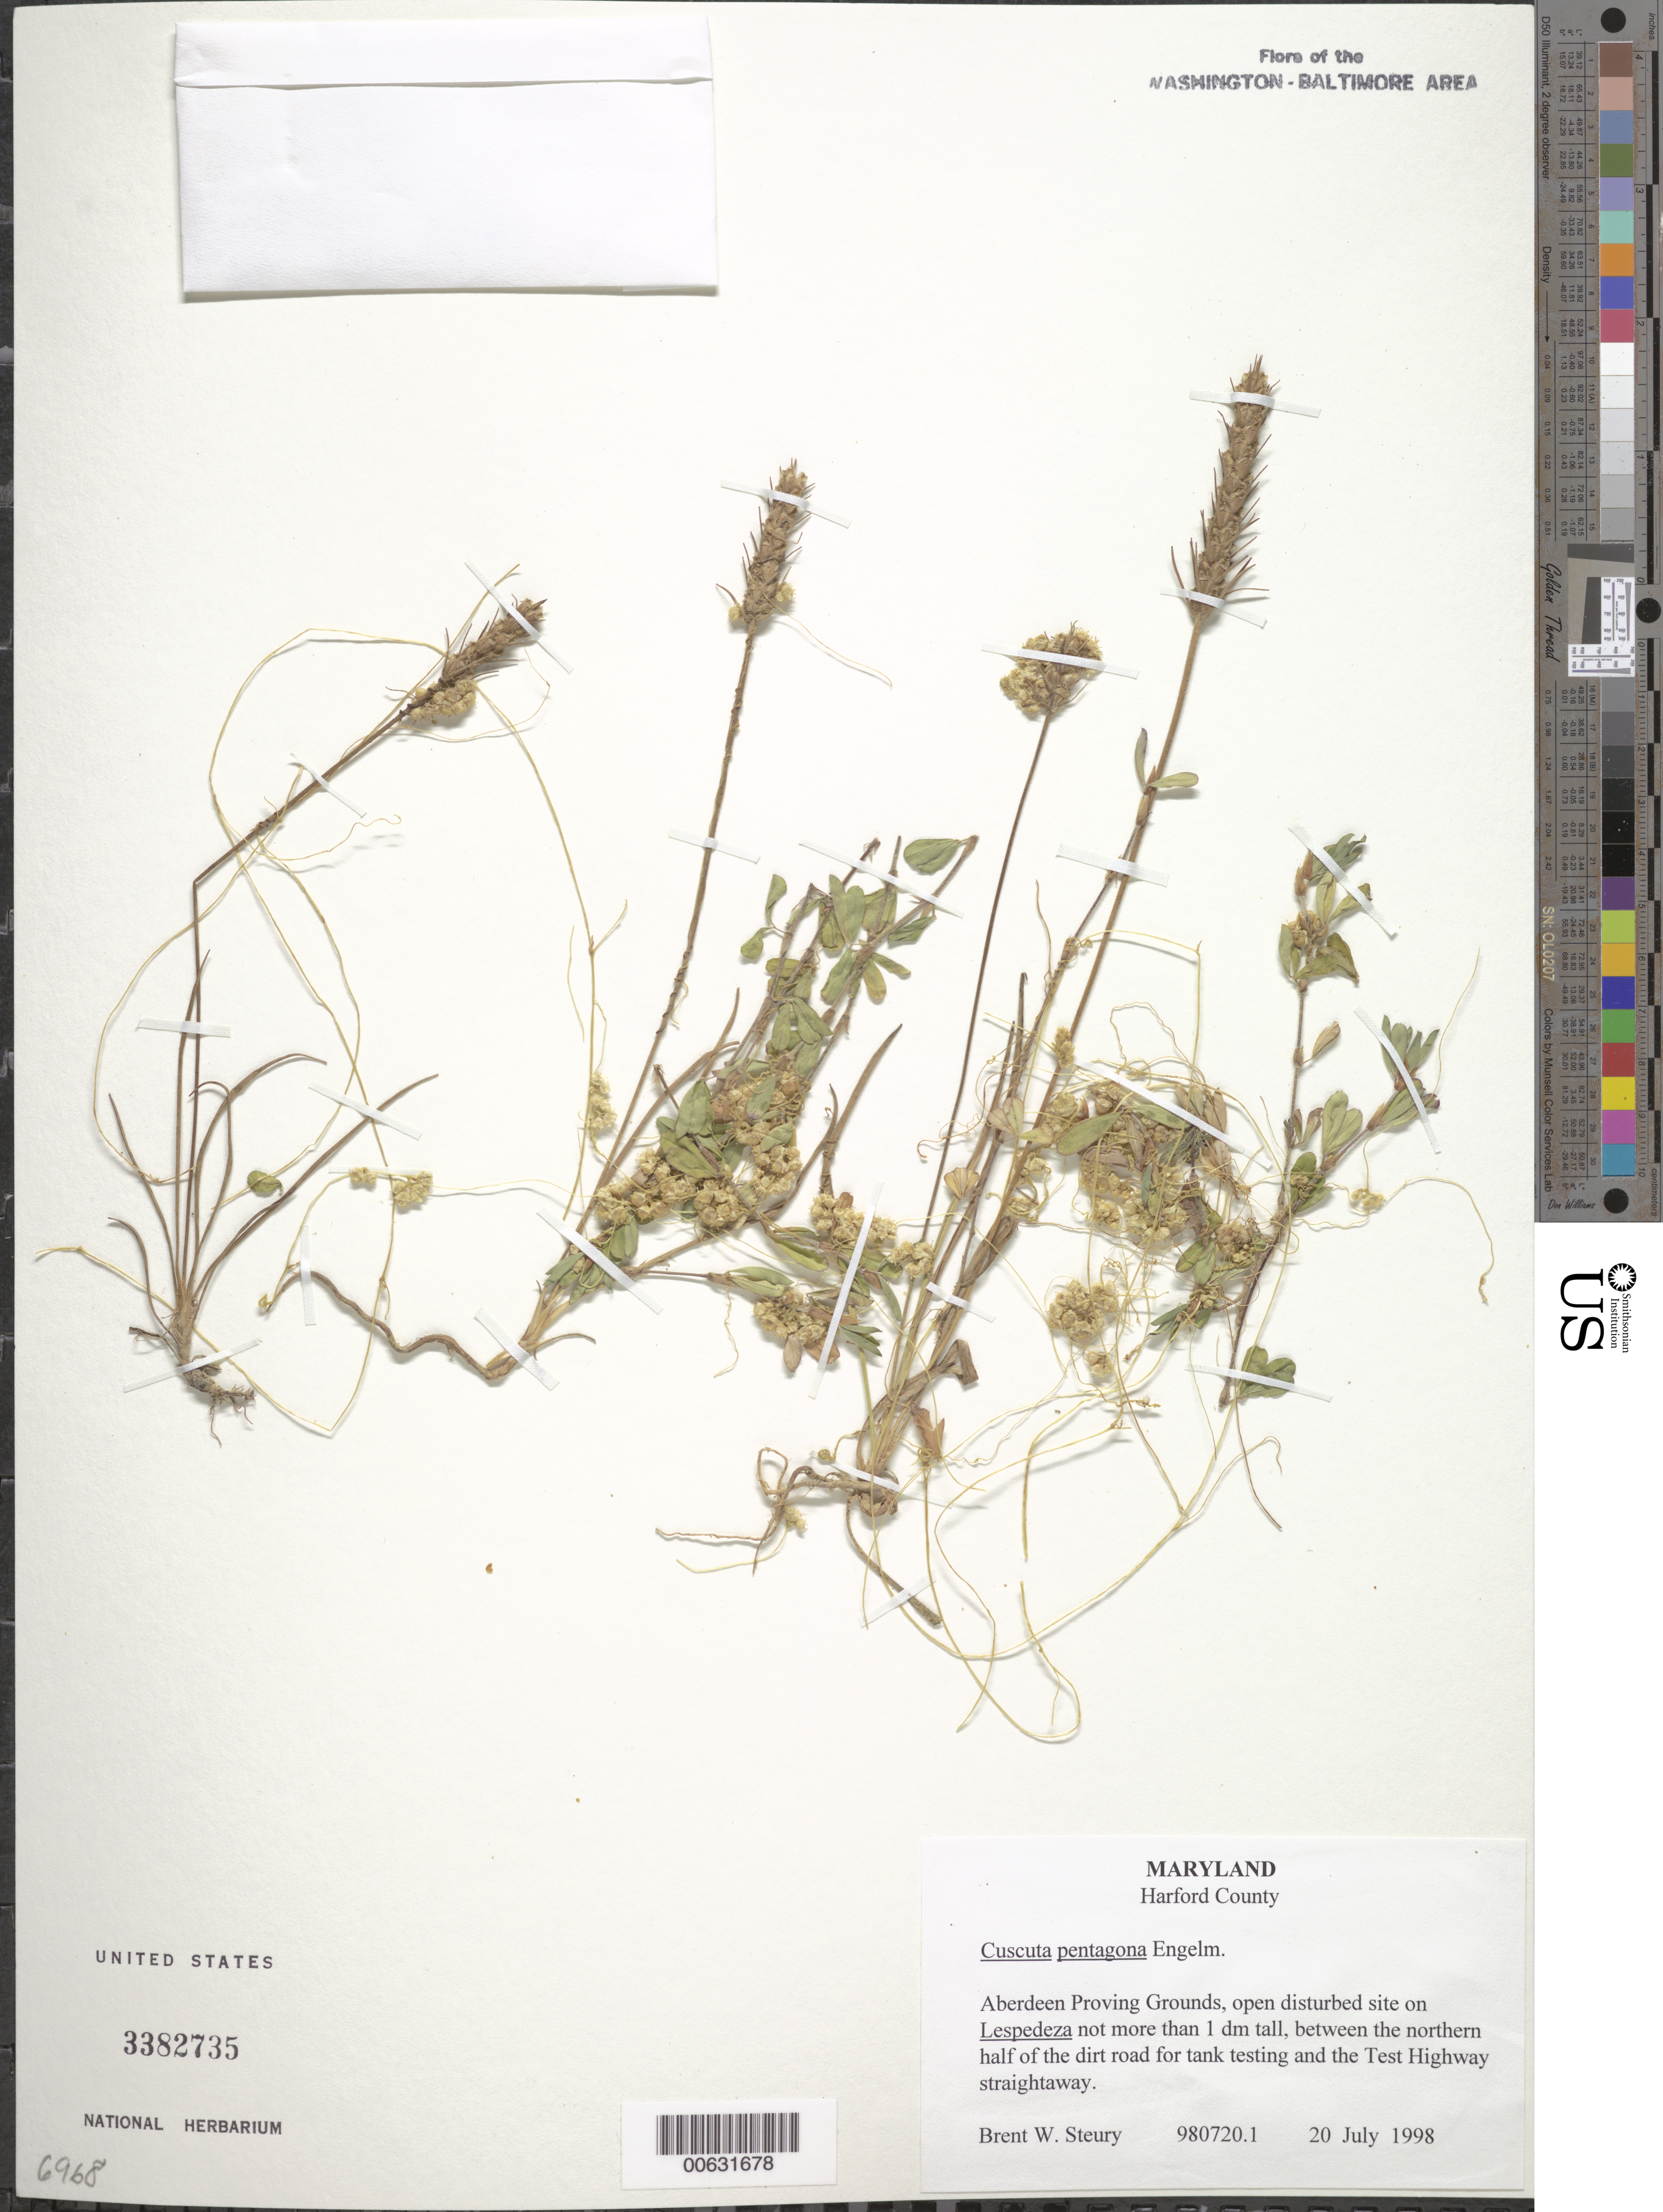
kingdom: Plantae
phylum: Tracheophyta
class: Magnoliopsida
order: Solanales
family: Convolvulaceae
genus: Cuscuta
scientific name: Cuscuta pentagona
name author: Engelm.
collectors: B. Steury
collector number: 980720.1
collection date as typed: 20 Jul 1998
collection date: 1998-07-20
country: United States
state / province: Maryland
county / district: Harford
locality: Aberdeen Proving Ground, along Test Highway straightaway.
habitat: Wet sandy open disturbed edge of anthropogenically created inundated depressions.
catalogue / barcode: US 3382735